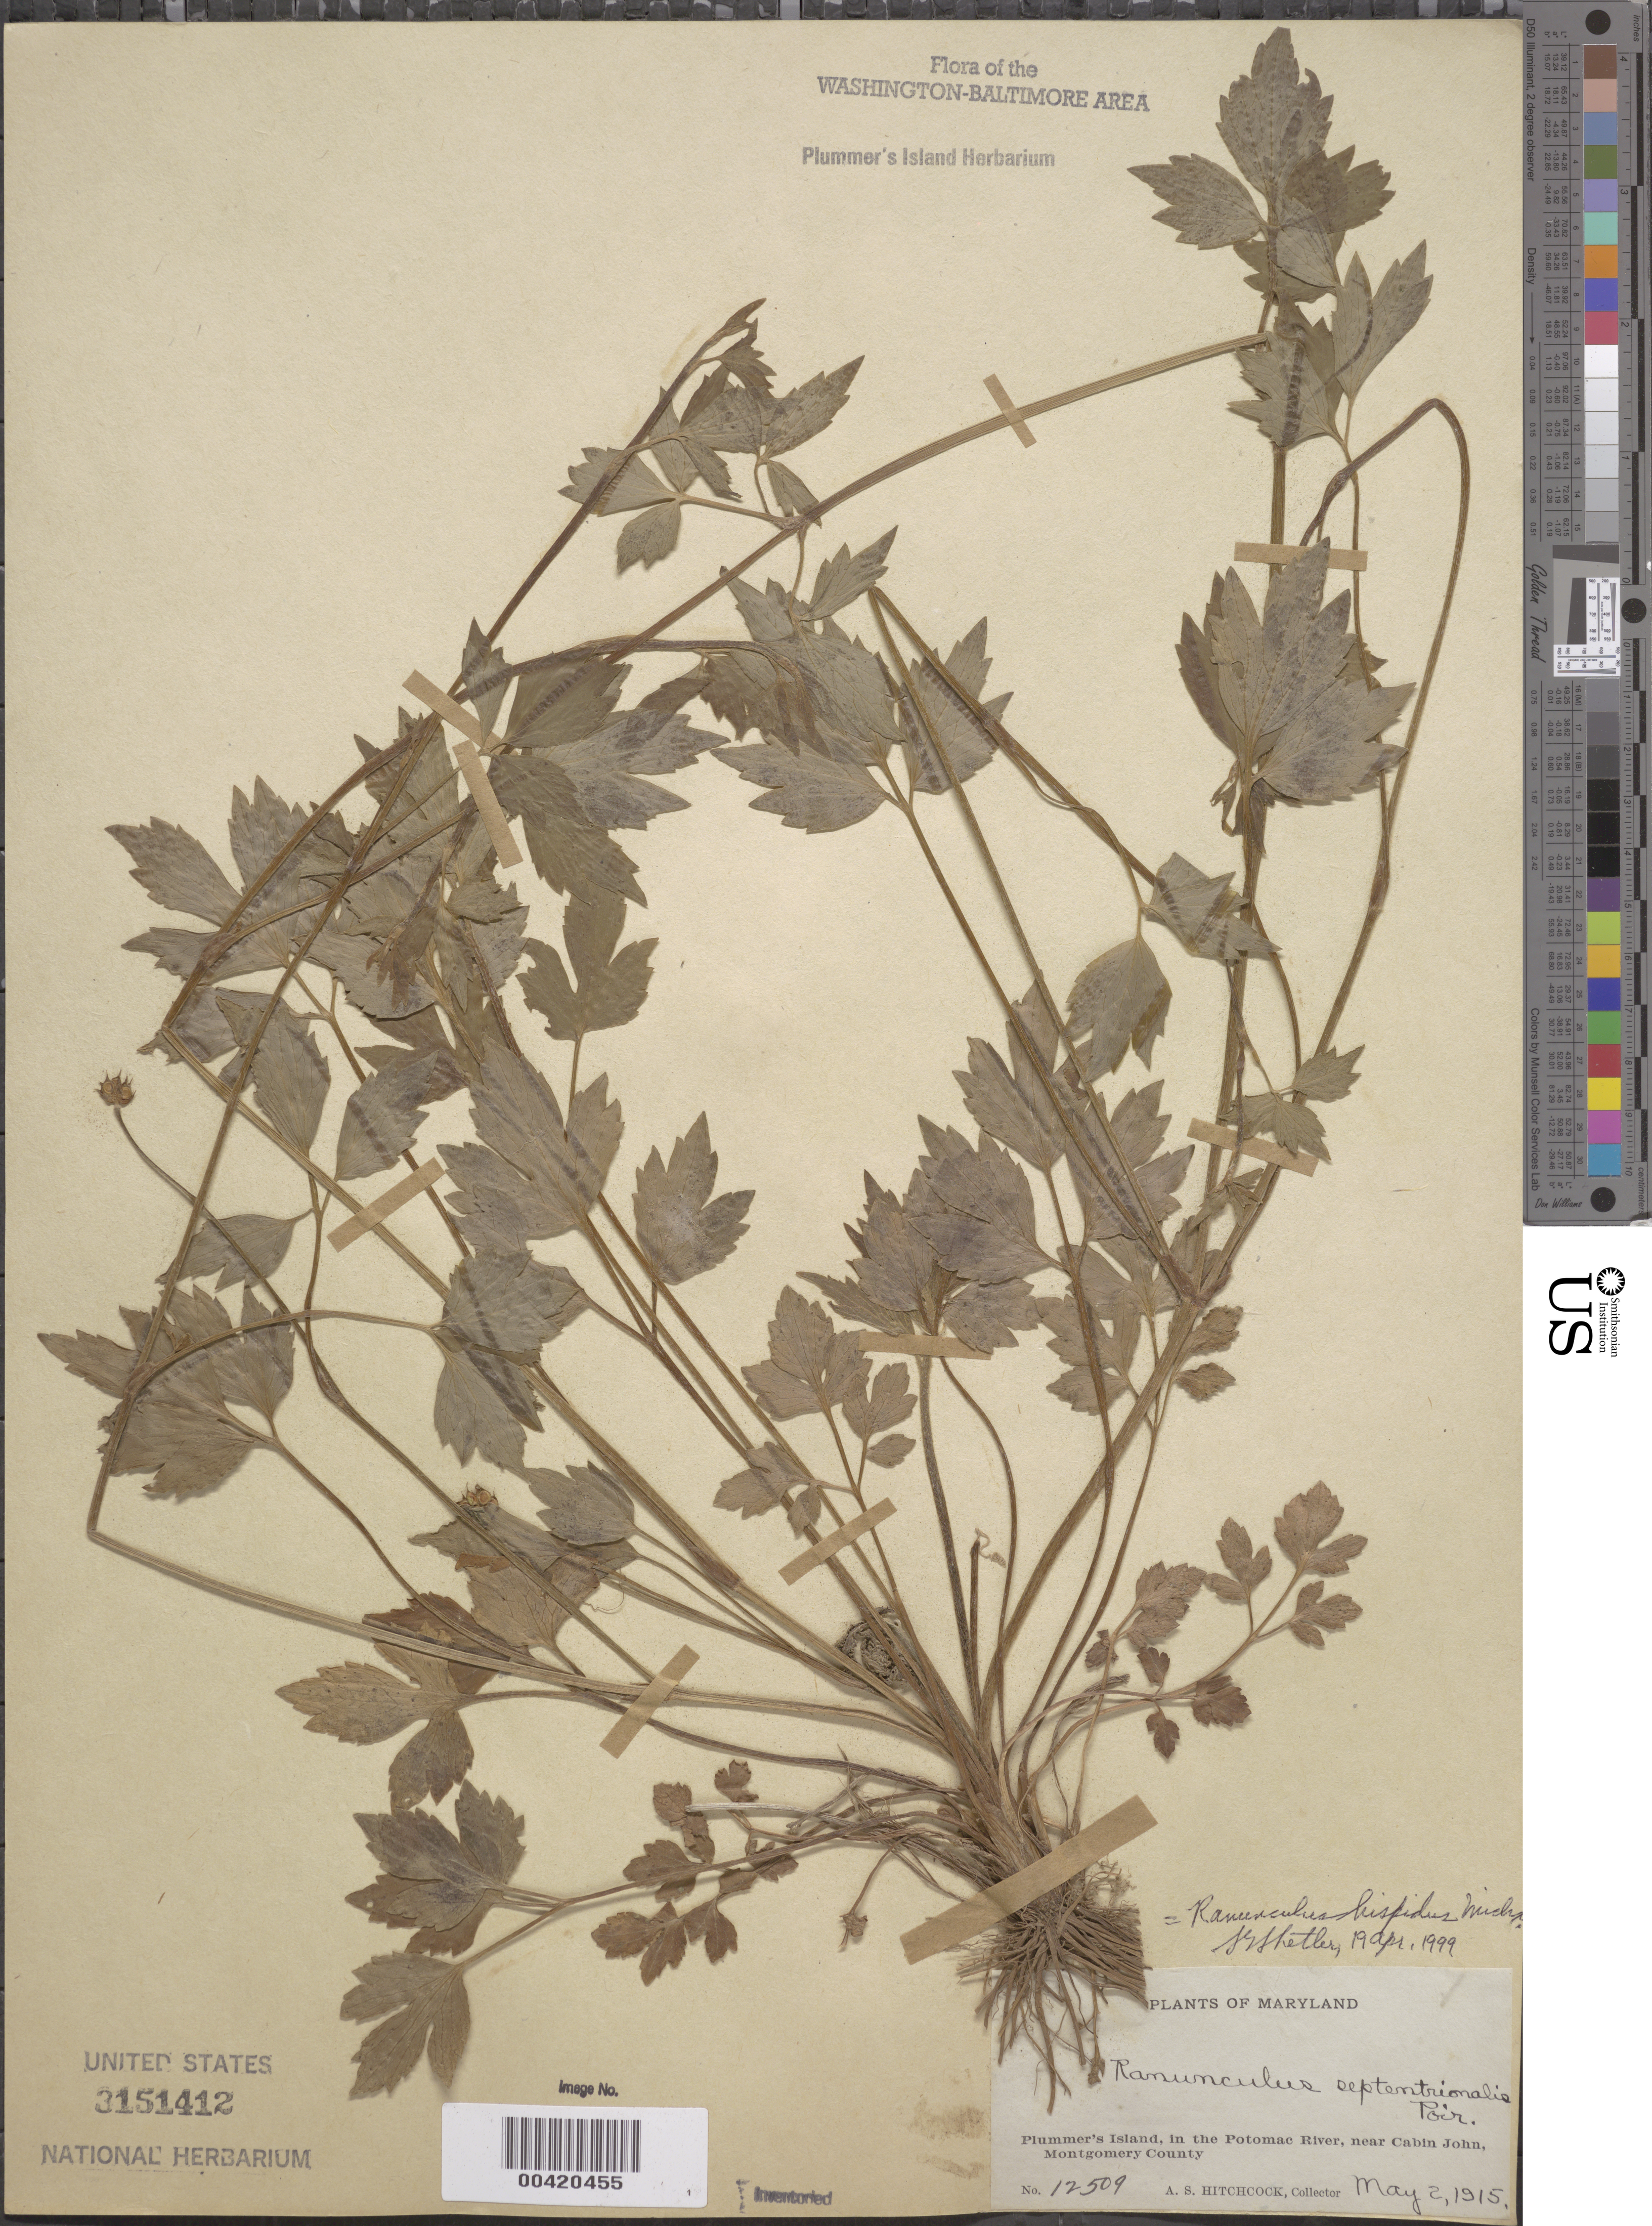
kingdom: Plantae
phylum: Tracheophyta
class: Magnoliopsida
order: Ranunculales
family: Ranunculaceae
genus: Ranunculus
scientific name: Ranunculus hispidus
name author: Michx.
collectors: A. S. Hitchcock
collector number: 12509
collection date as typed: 02 May 1915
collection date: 1915-05-02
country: United States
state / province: Maryland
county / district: Montgomery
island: Plummers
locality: Plummer's Island C. & O. Canal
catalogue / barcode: US 3151412